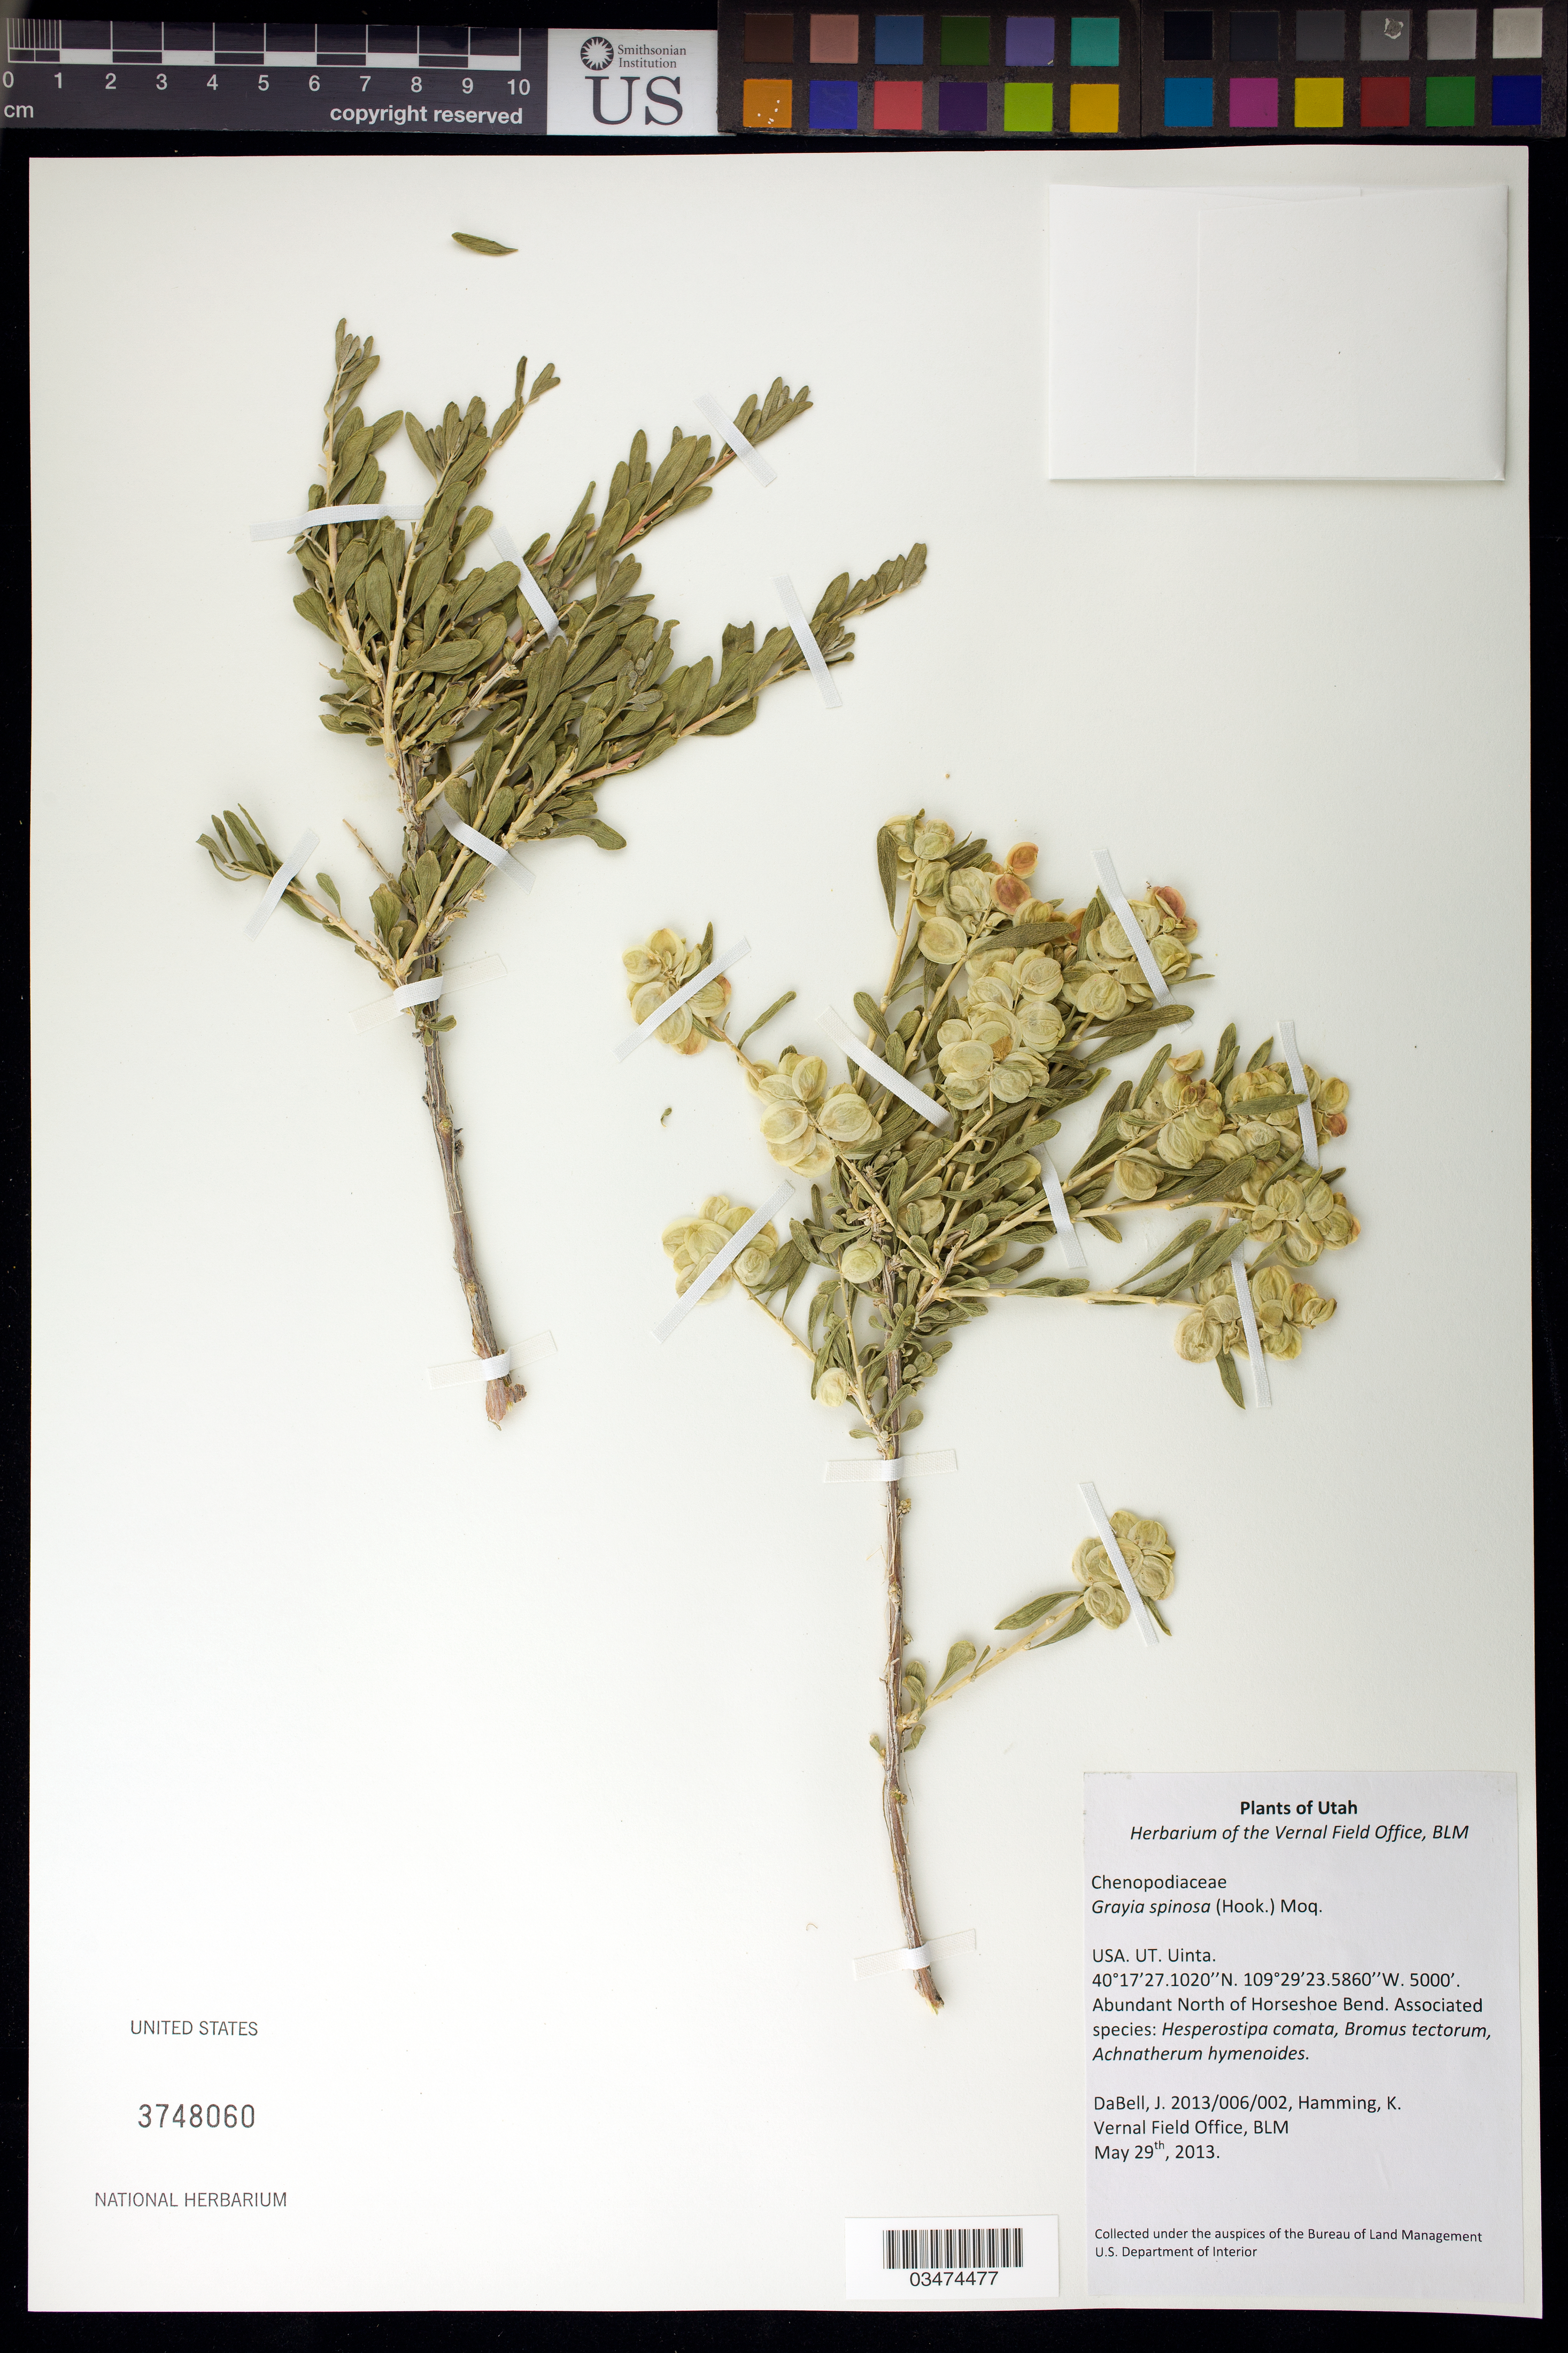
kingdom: Plantae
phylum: Tracheophyta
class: Magnoliopsida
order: Caryophyllales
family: Amaranthaceae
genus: Grayia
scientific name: Grayia spinosa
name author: (Hook.) Moq.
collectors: J. DaBell & K. Hamming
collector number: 2013/006/002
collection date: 2013-05-29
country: United States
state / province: Utah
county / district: Uintah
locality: N of Horseshoe Bend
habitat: With Bromus tectorum, Hesperostipa comata, Achnatherum hymenoides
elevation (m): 1524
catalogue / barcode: US 3748060